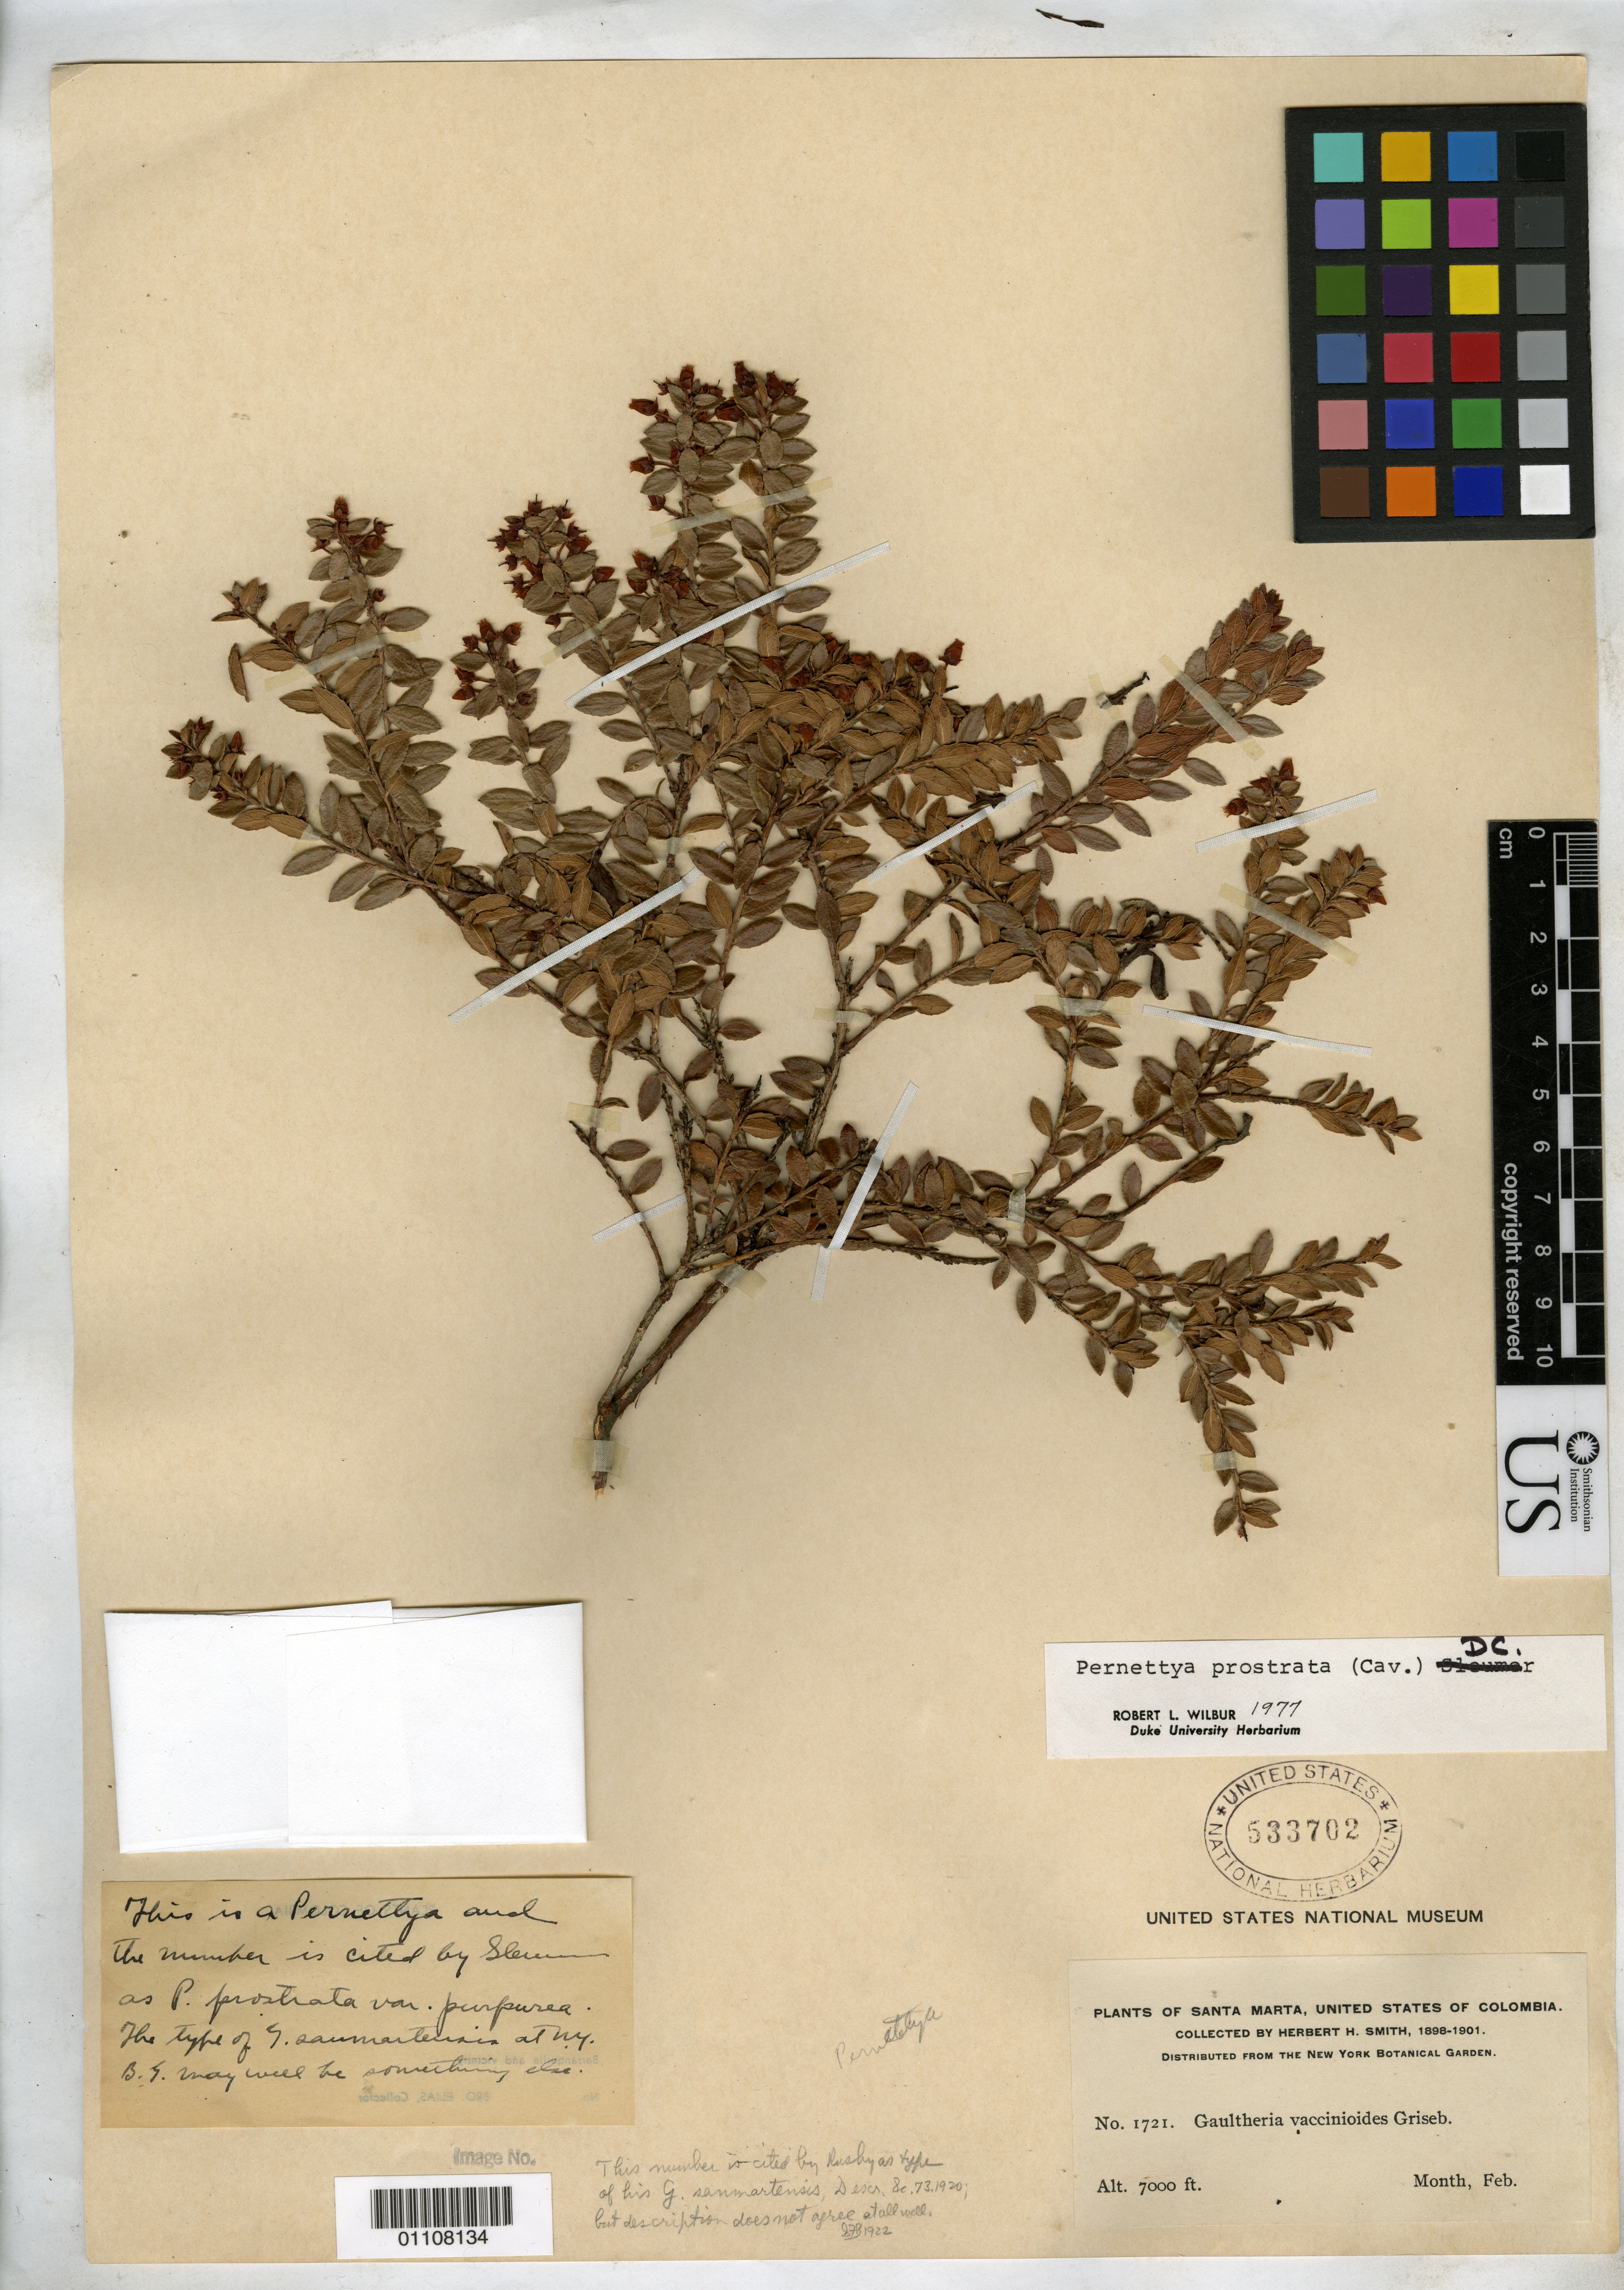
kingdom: Plantae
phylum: Tracheophyta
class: Magnoliopsida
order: Ericales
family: Ericaceae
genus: Gaultheria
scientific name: Gaultheria sanmartensis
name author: Rusby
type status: Possible Isotype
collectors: Herbert H. Smith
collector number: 1721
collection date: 1898/1902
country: Colombia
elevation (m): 2134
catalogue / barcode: US 533702